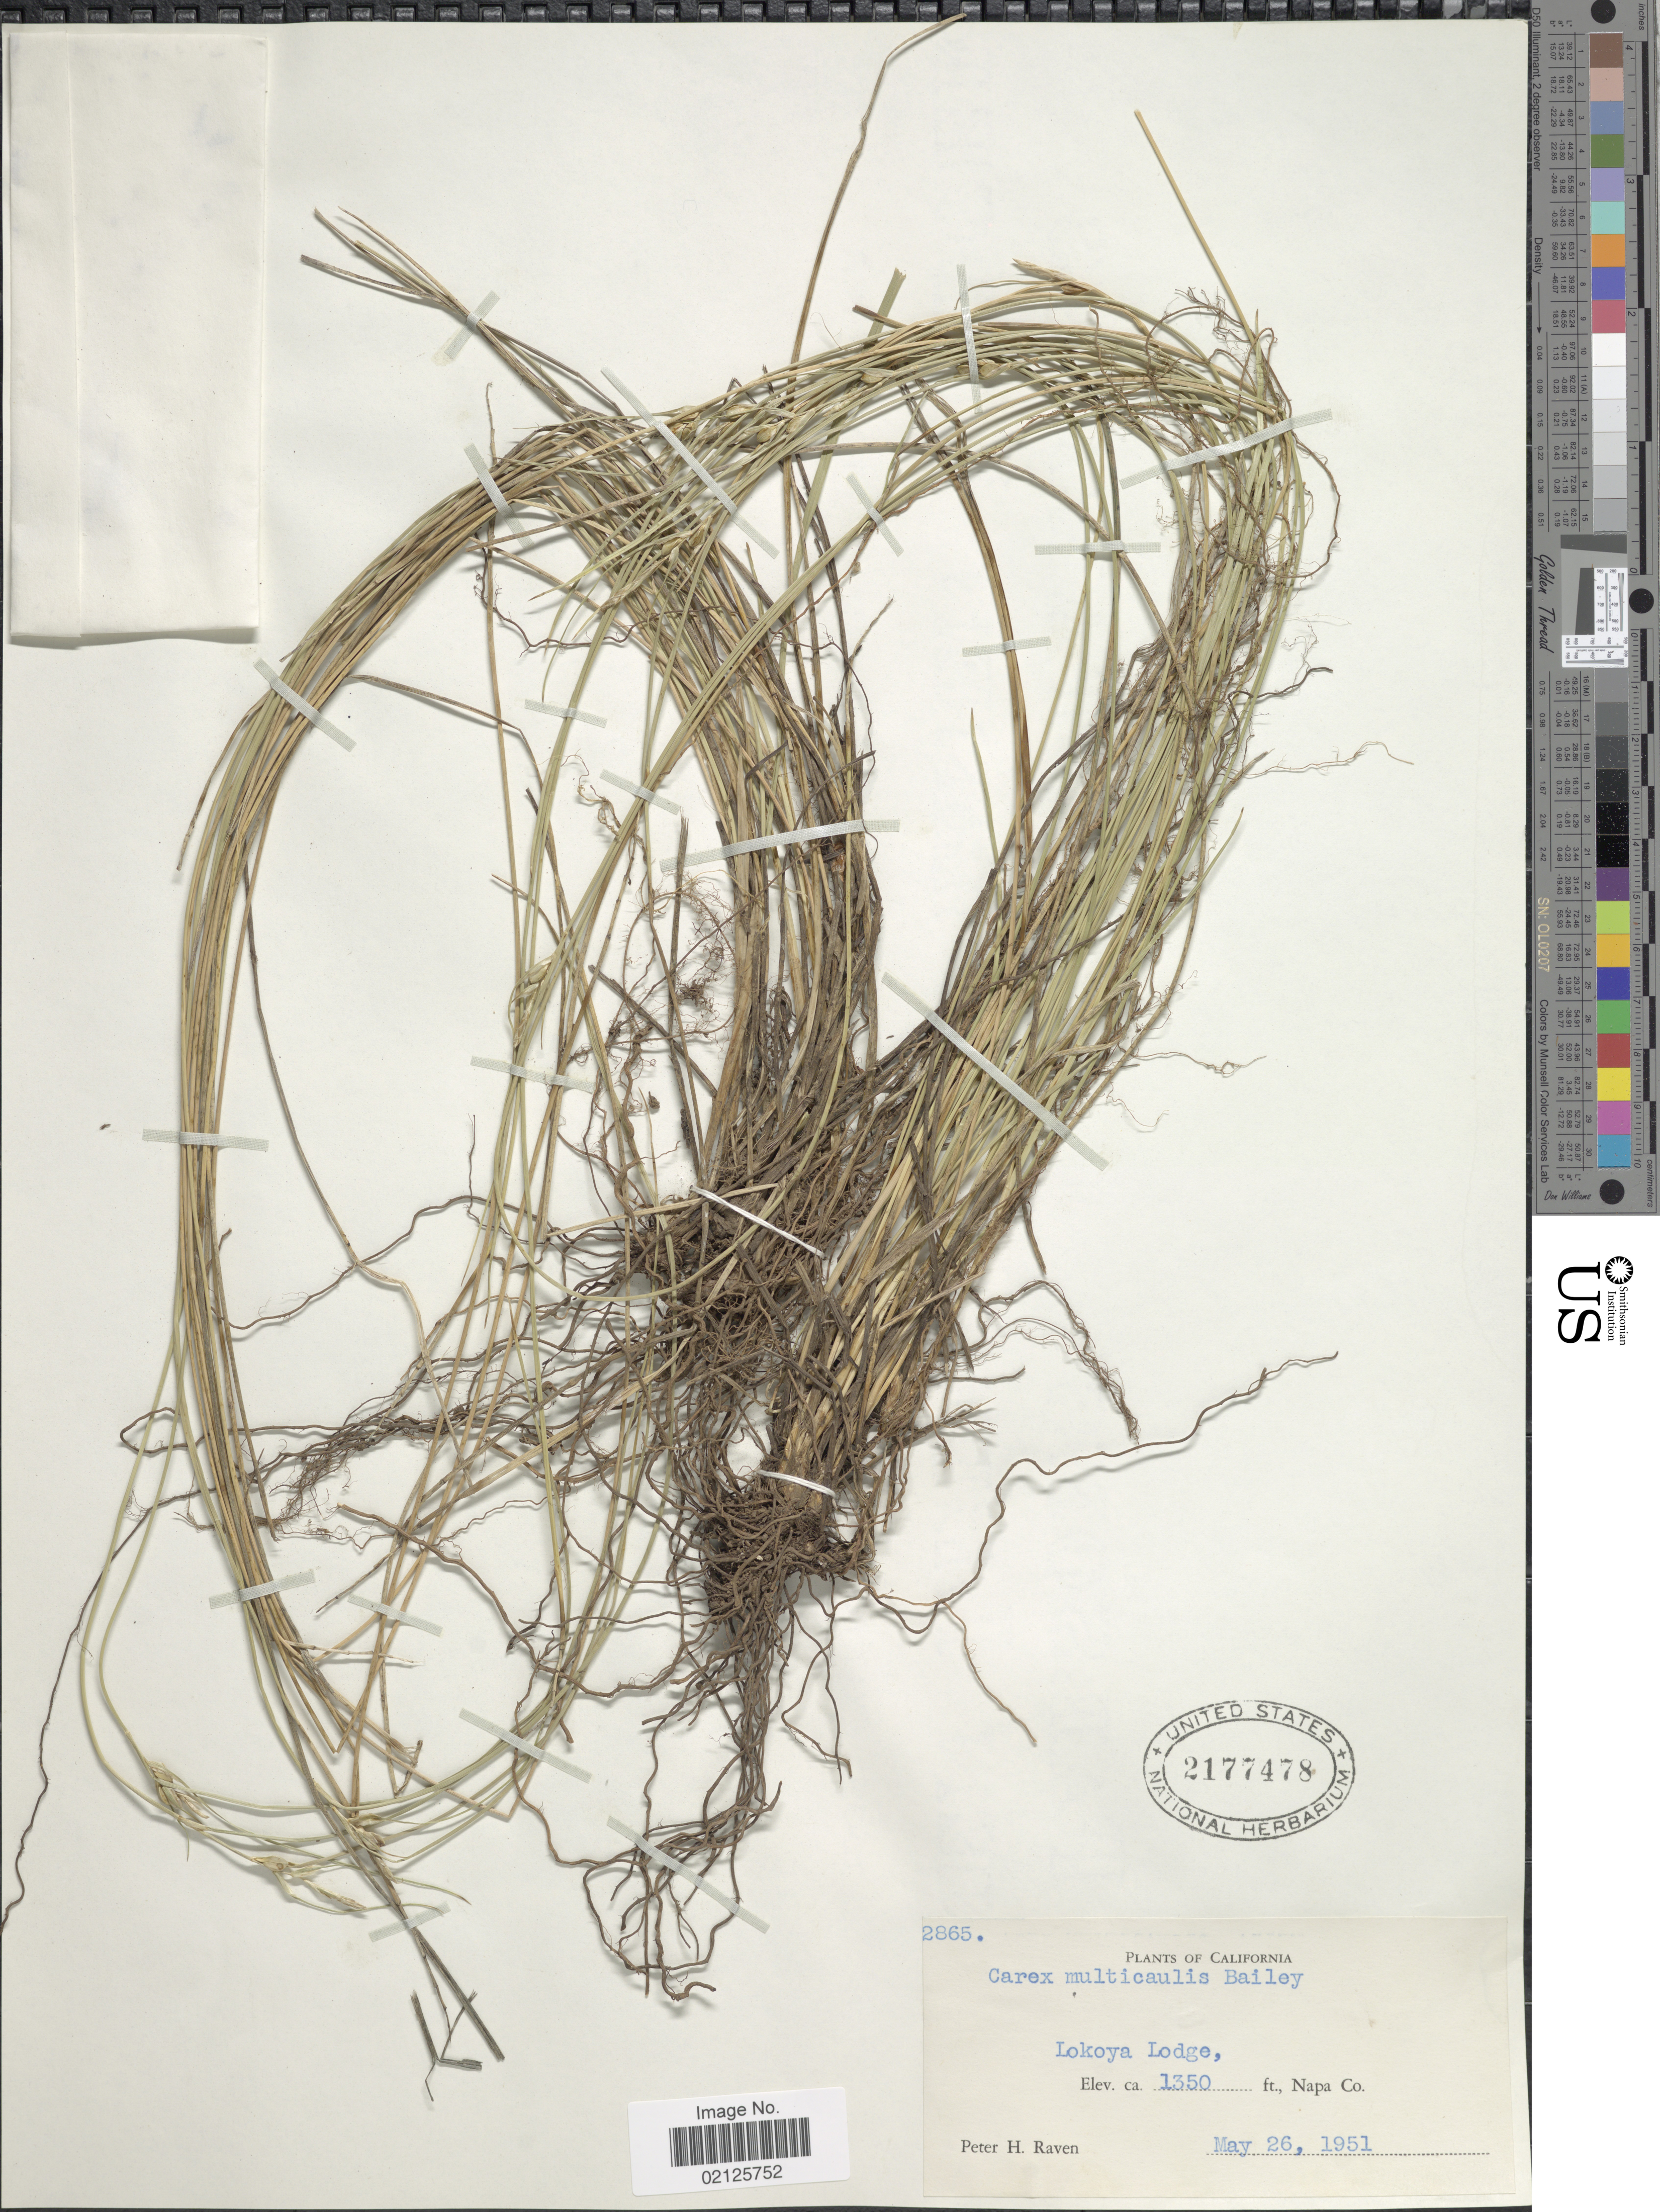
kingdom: Plantae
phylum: Tracheophyta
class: Liliopsida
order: Poales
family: Cyperaceae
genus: Carex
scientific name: Carex multicaulis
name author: L.H. Bailey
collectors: P. Raven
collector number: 2865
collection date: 1951-05-26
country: United States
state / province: California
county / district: Napa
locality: Lokoya Lodge., Napa Co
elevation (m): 411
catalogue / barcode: US 2177478